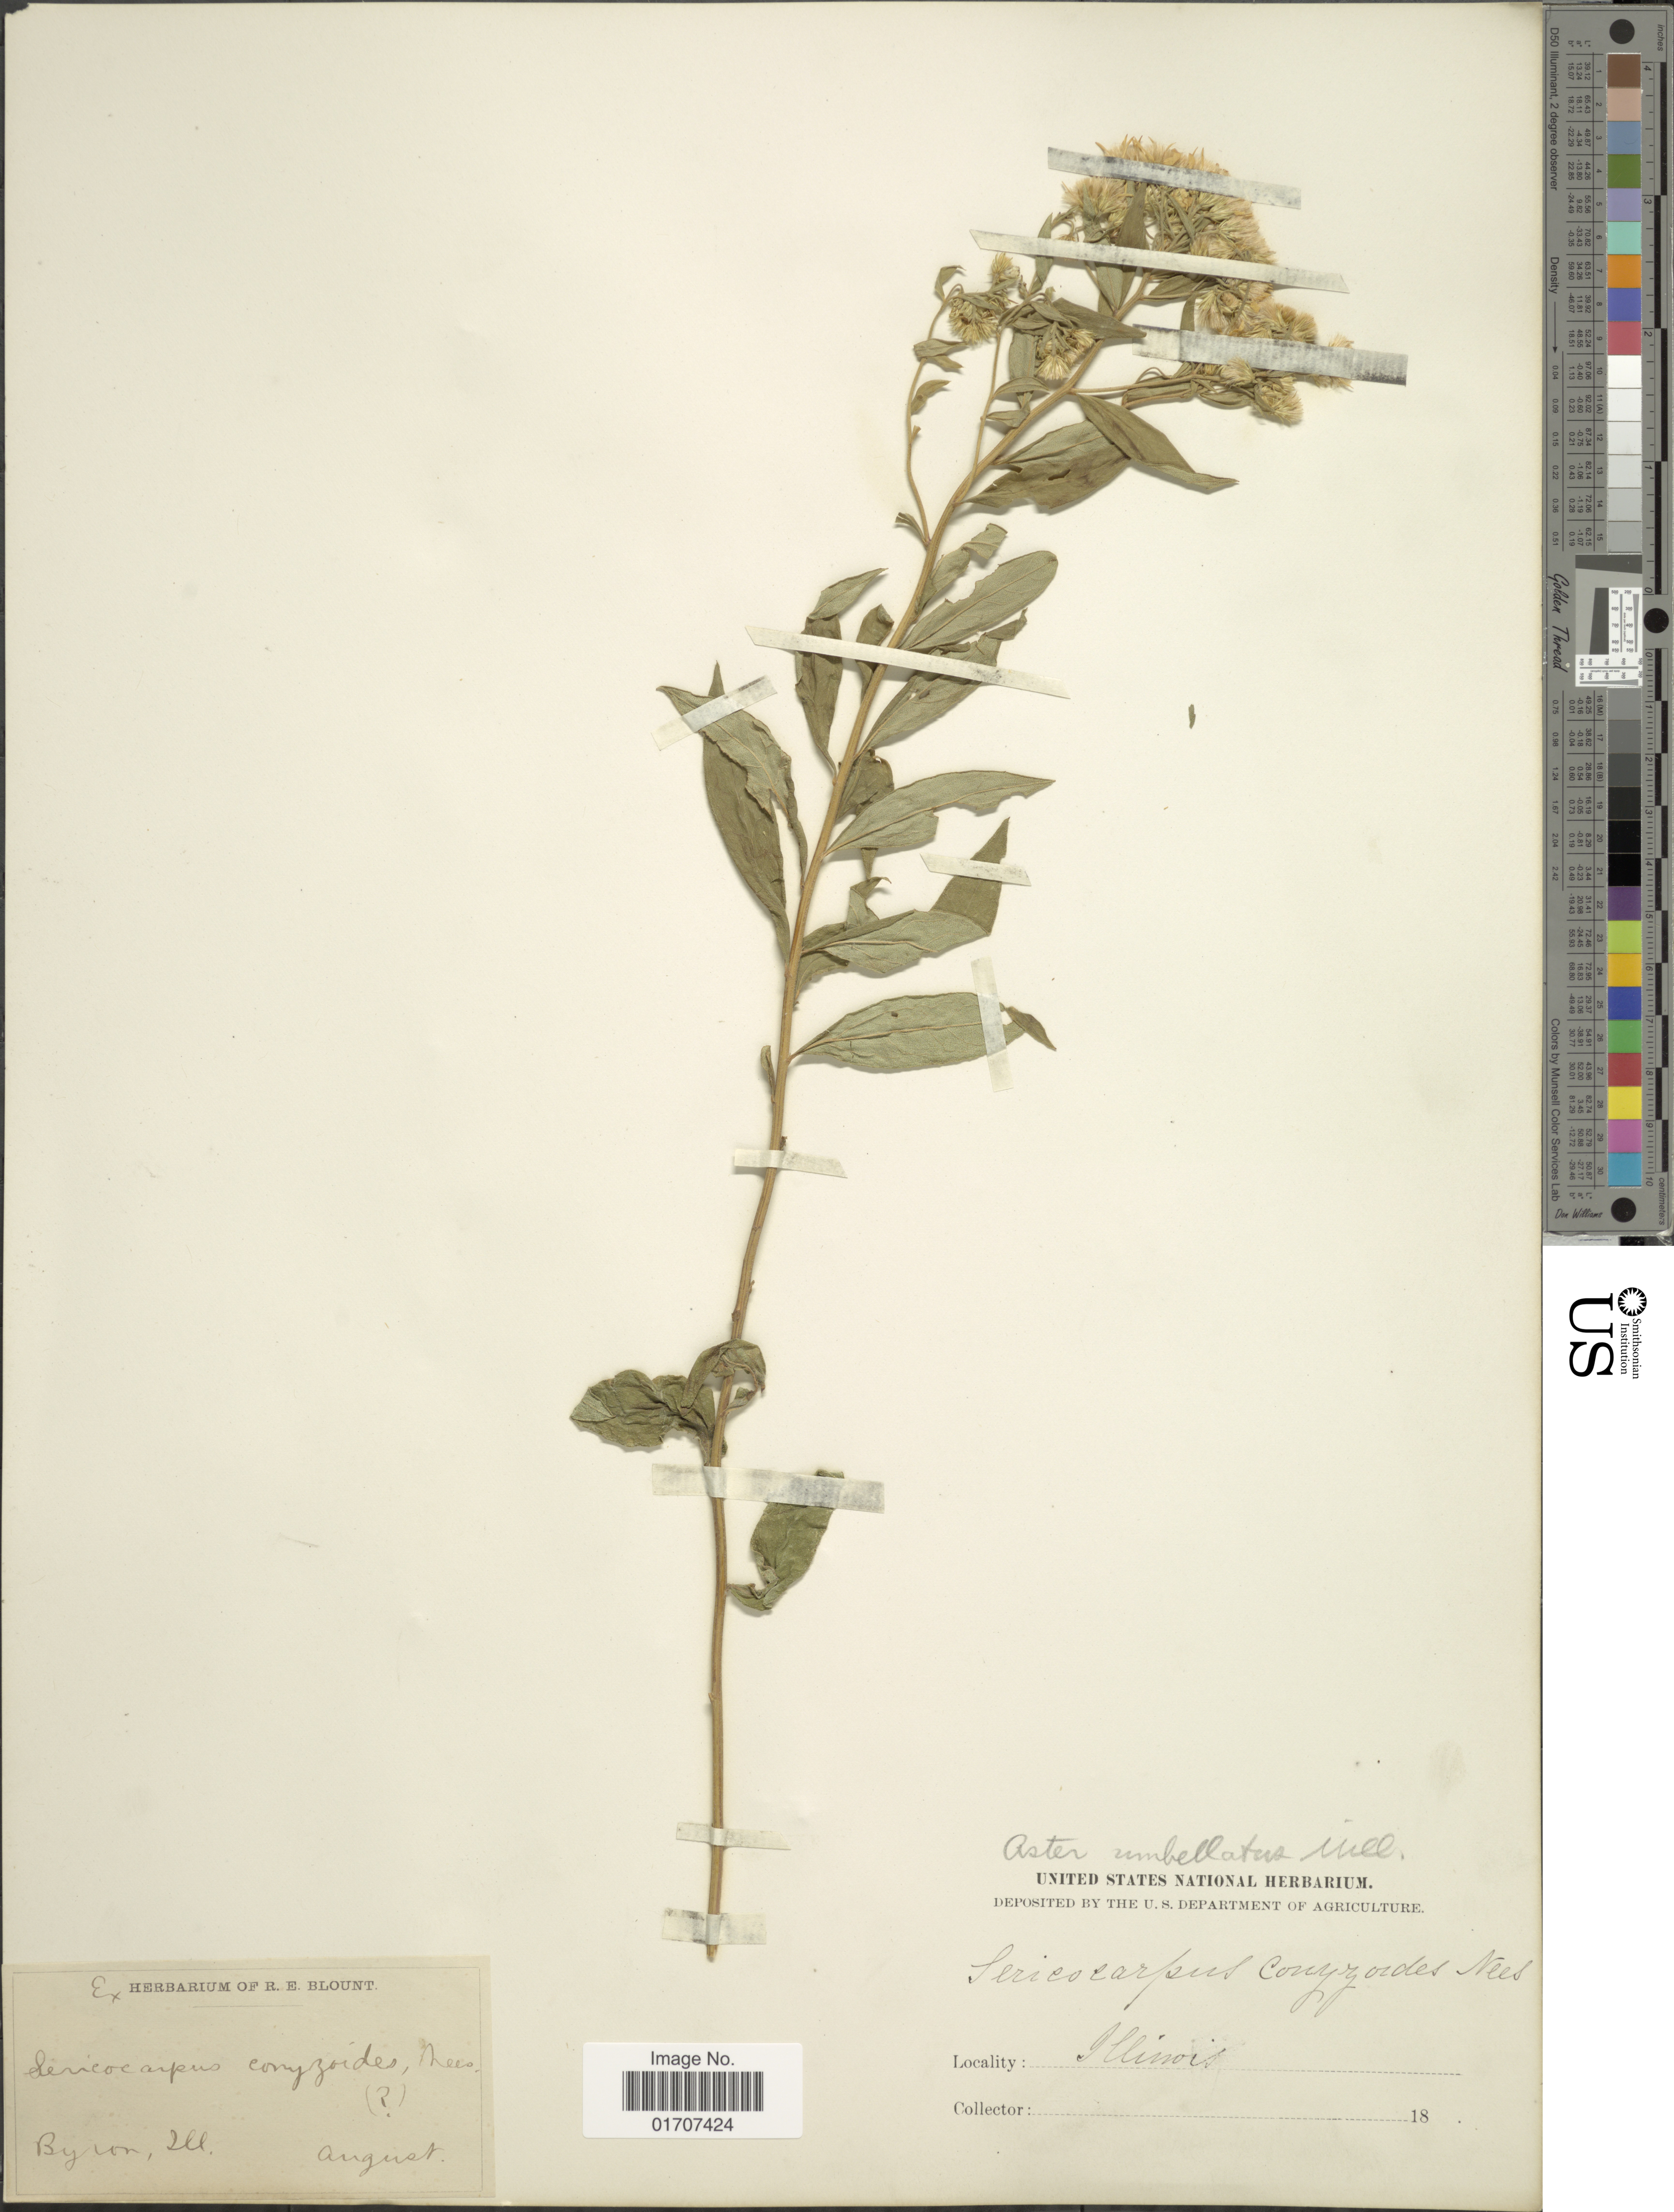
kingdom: Plantae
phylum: Tracheophyta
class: Magnoliopsida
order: Asterales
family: Asteraceae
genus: Doellingeria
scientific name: Doellingeria umbellata var. umbellata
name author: Nees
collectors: ex herb. R. E. Blount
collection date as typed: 18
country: United States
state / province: Illinois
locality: Byron